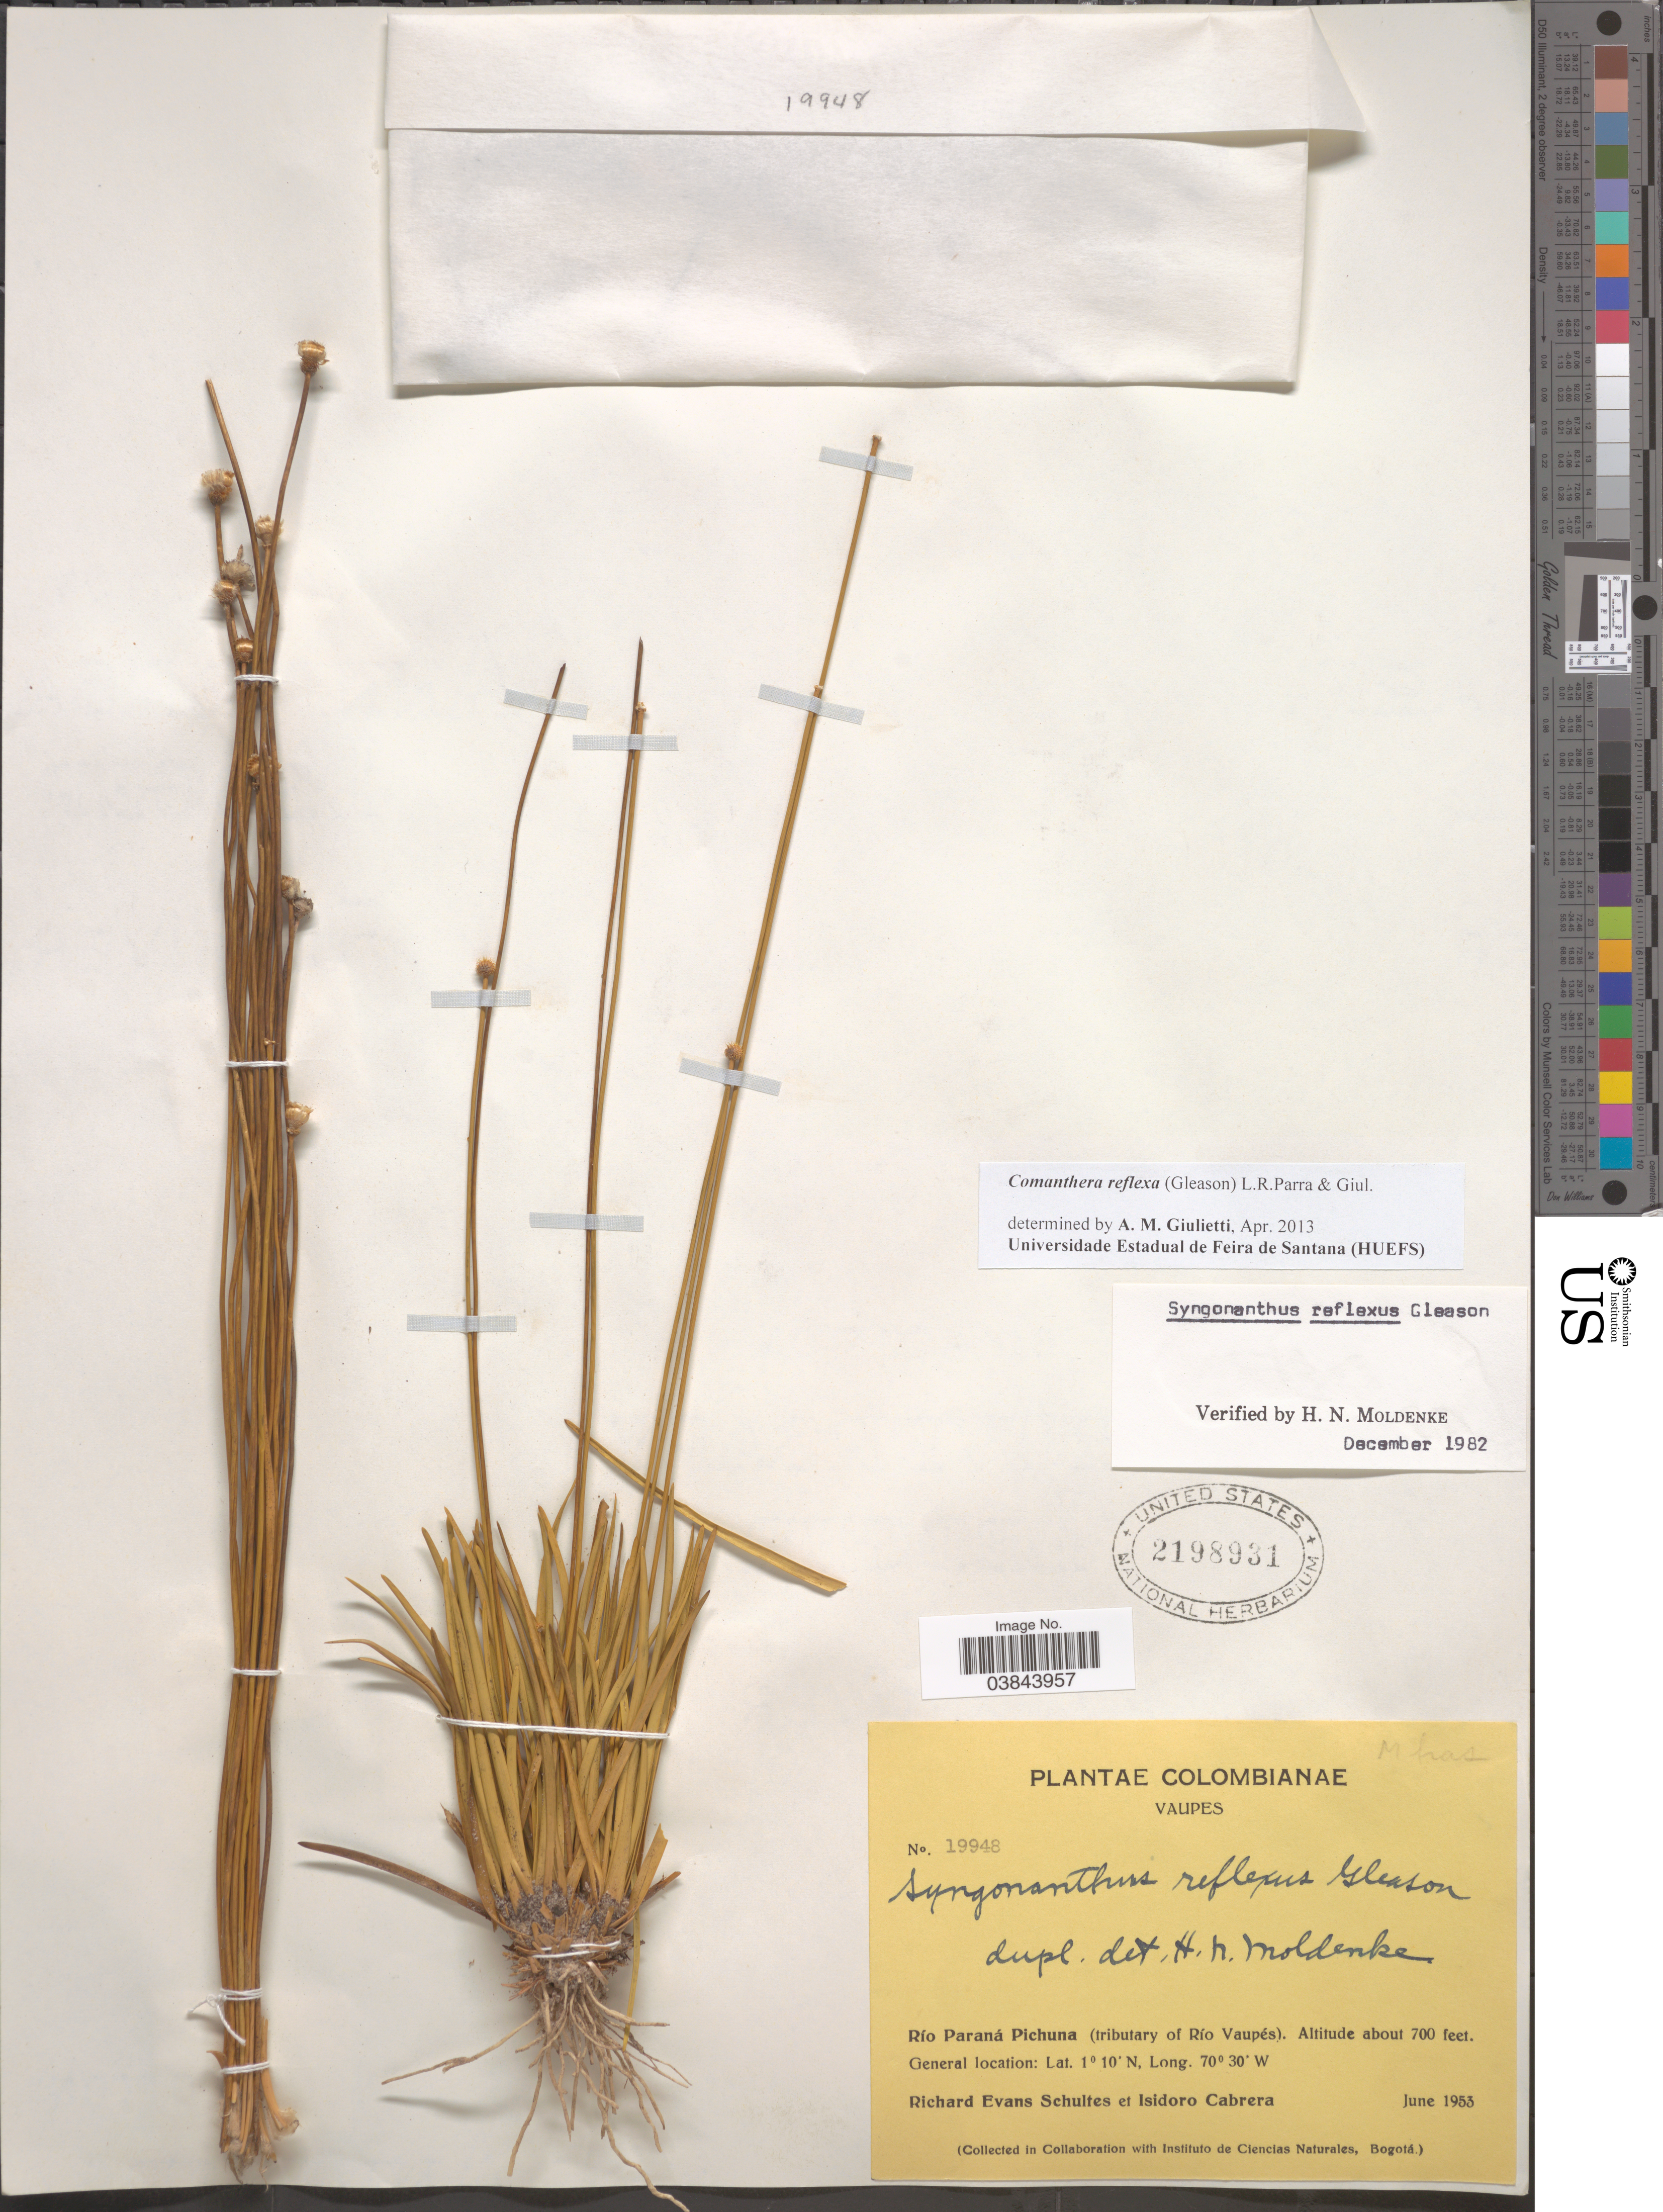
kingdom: Plantae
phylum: Tracheophyta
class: Liliopsida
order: Poales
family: Eriocaulaceae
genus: Comanthera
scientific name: Comanthera reflexa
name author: (Gleason) L.R. Parra & Giul.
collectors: R. E. Schultes & I. Cabrera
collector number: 19948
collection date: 1953-06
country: Colombia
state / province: Vaupés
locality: Río Paraná Pichuna (tributary of Río Vaupés).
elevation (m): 213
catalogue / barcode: US 2198931